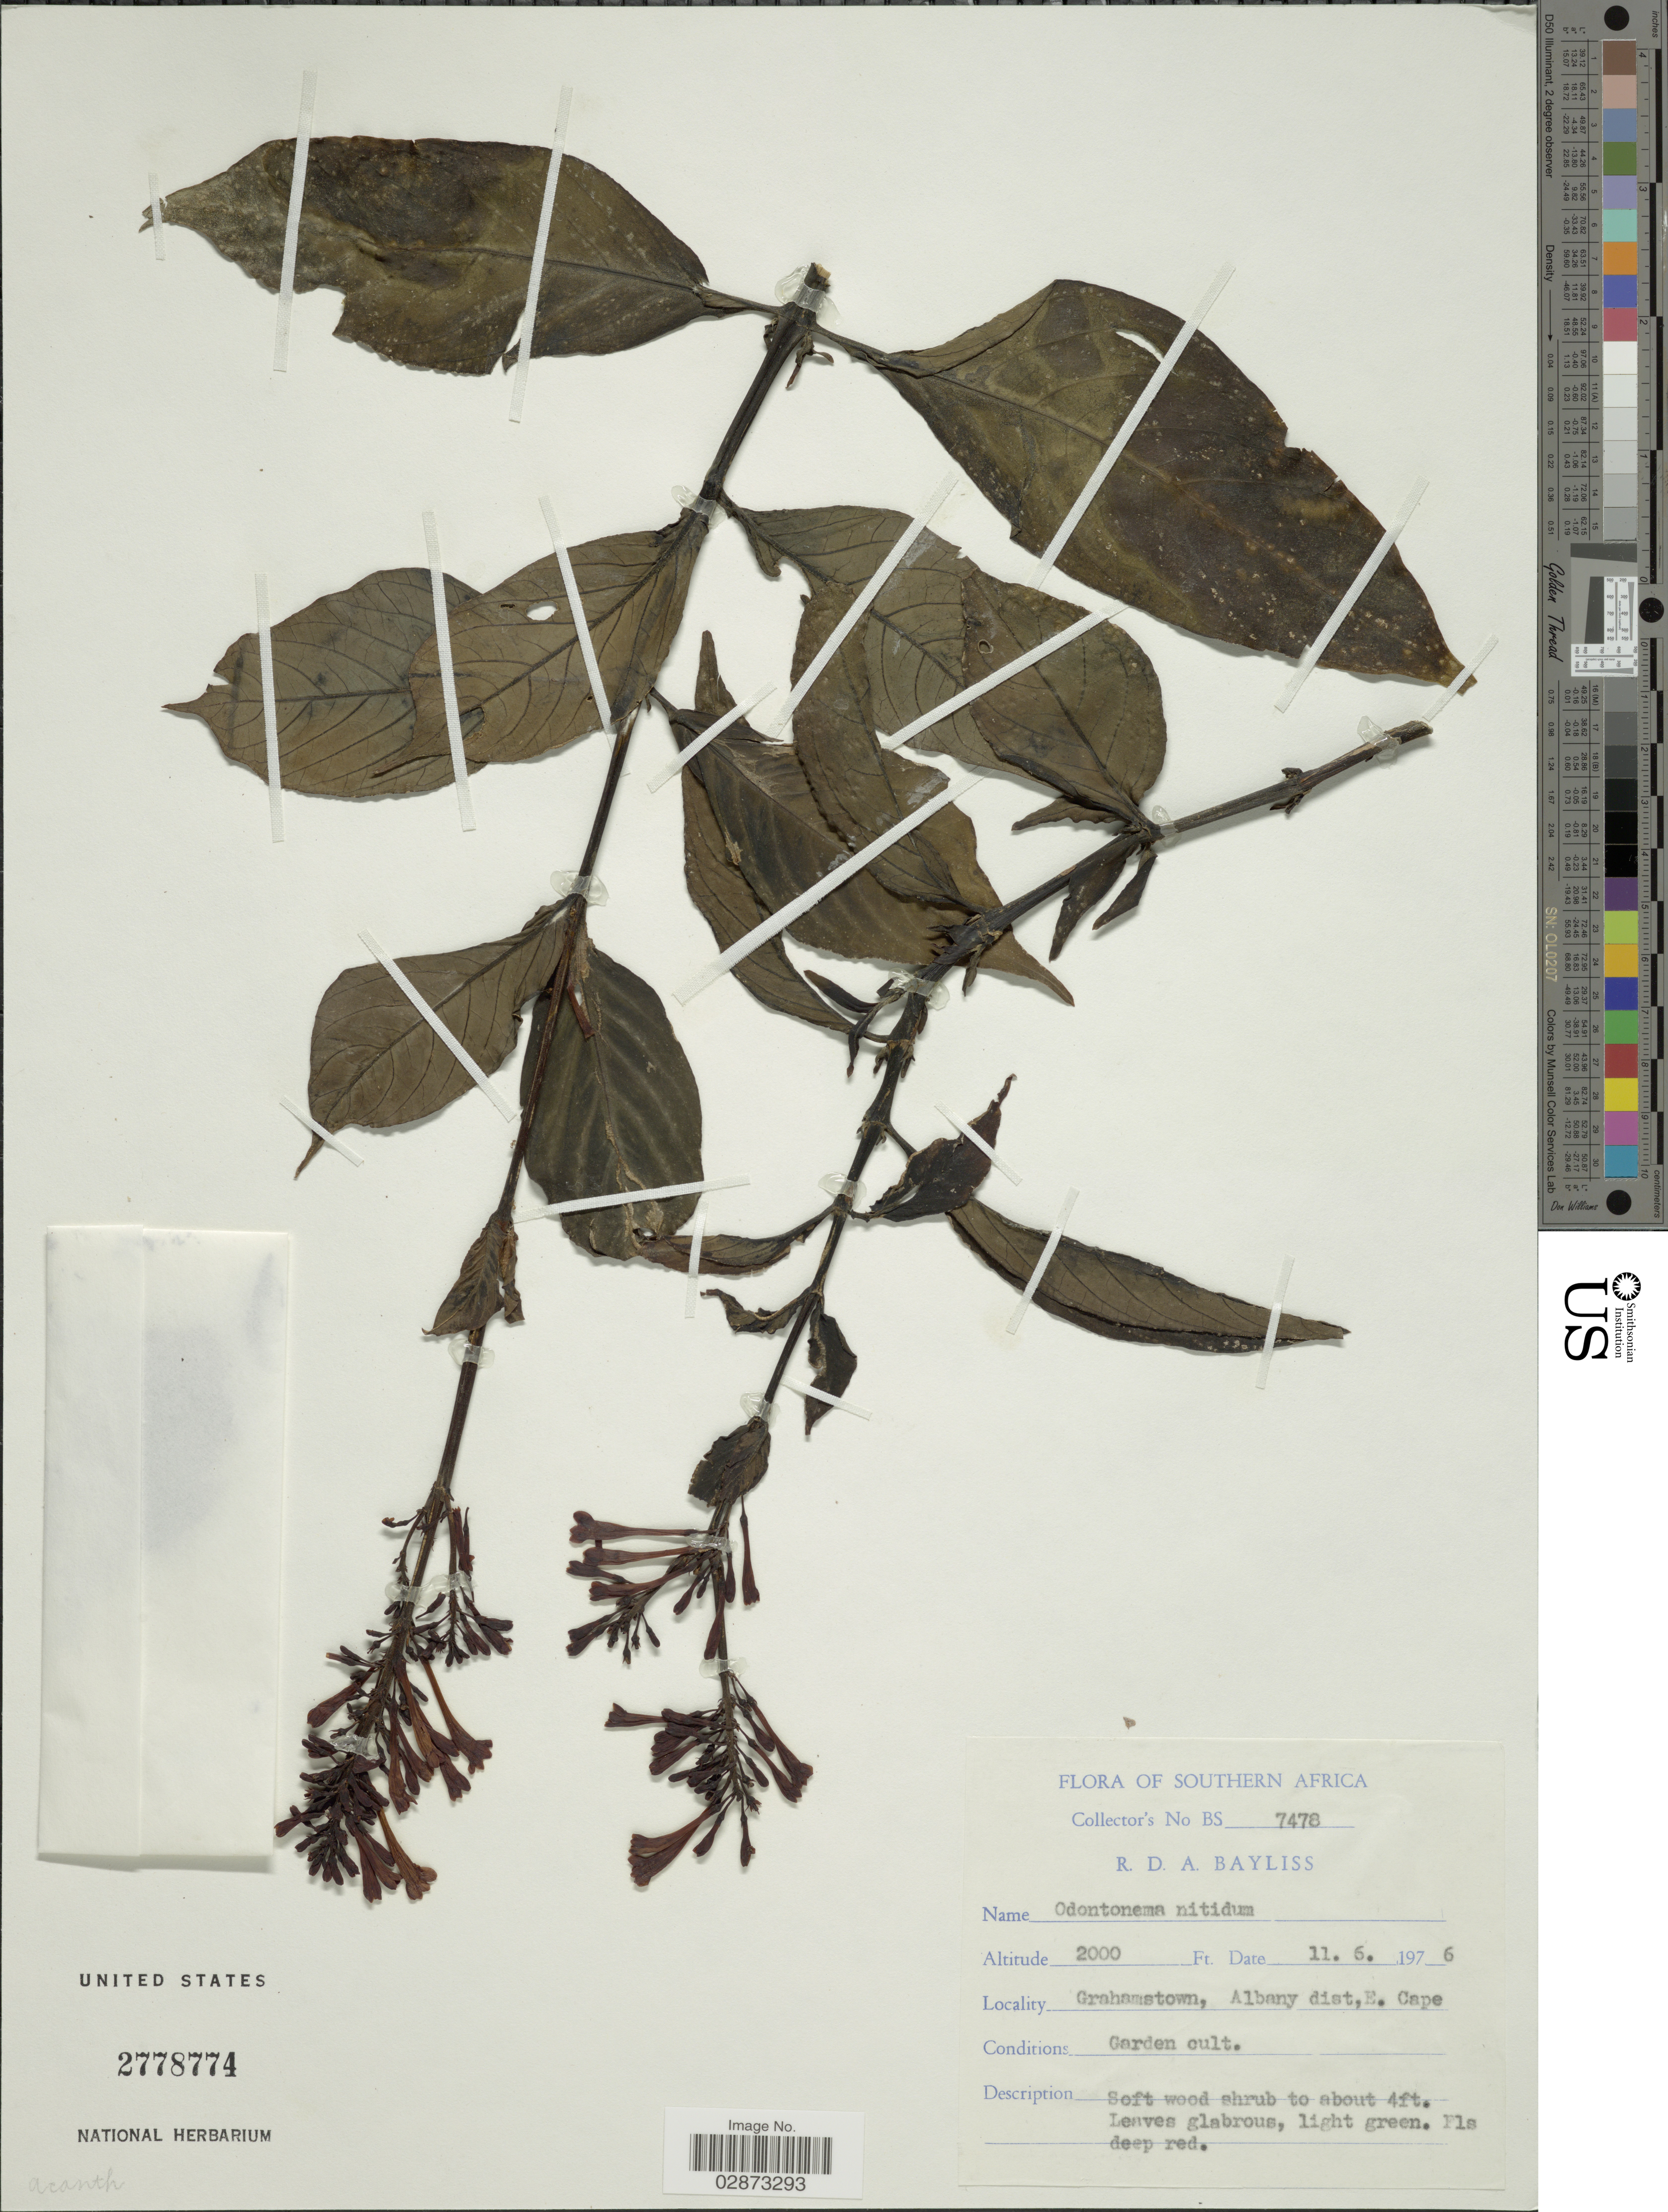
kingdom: Plantae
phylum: Tracheophyta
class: Magnoliopsida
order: Lamiales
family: Acanthaceae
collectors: R. Bayliss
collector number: BS7478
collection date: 1976-06-11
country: South Africa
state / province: Eastern Cape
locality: Southern Africa. Grahamstown, Albany dist, E. Cape.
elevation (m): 610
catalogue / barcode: US 2778774